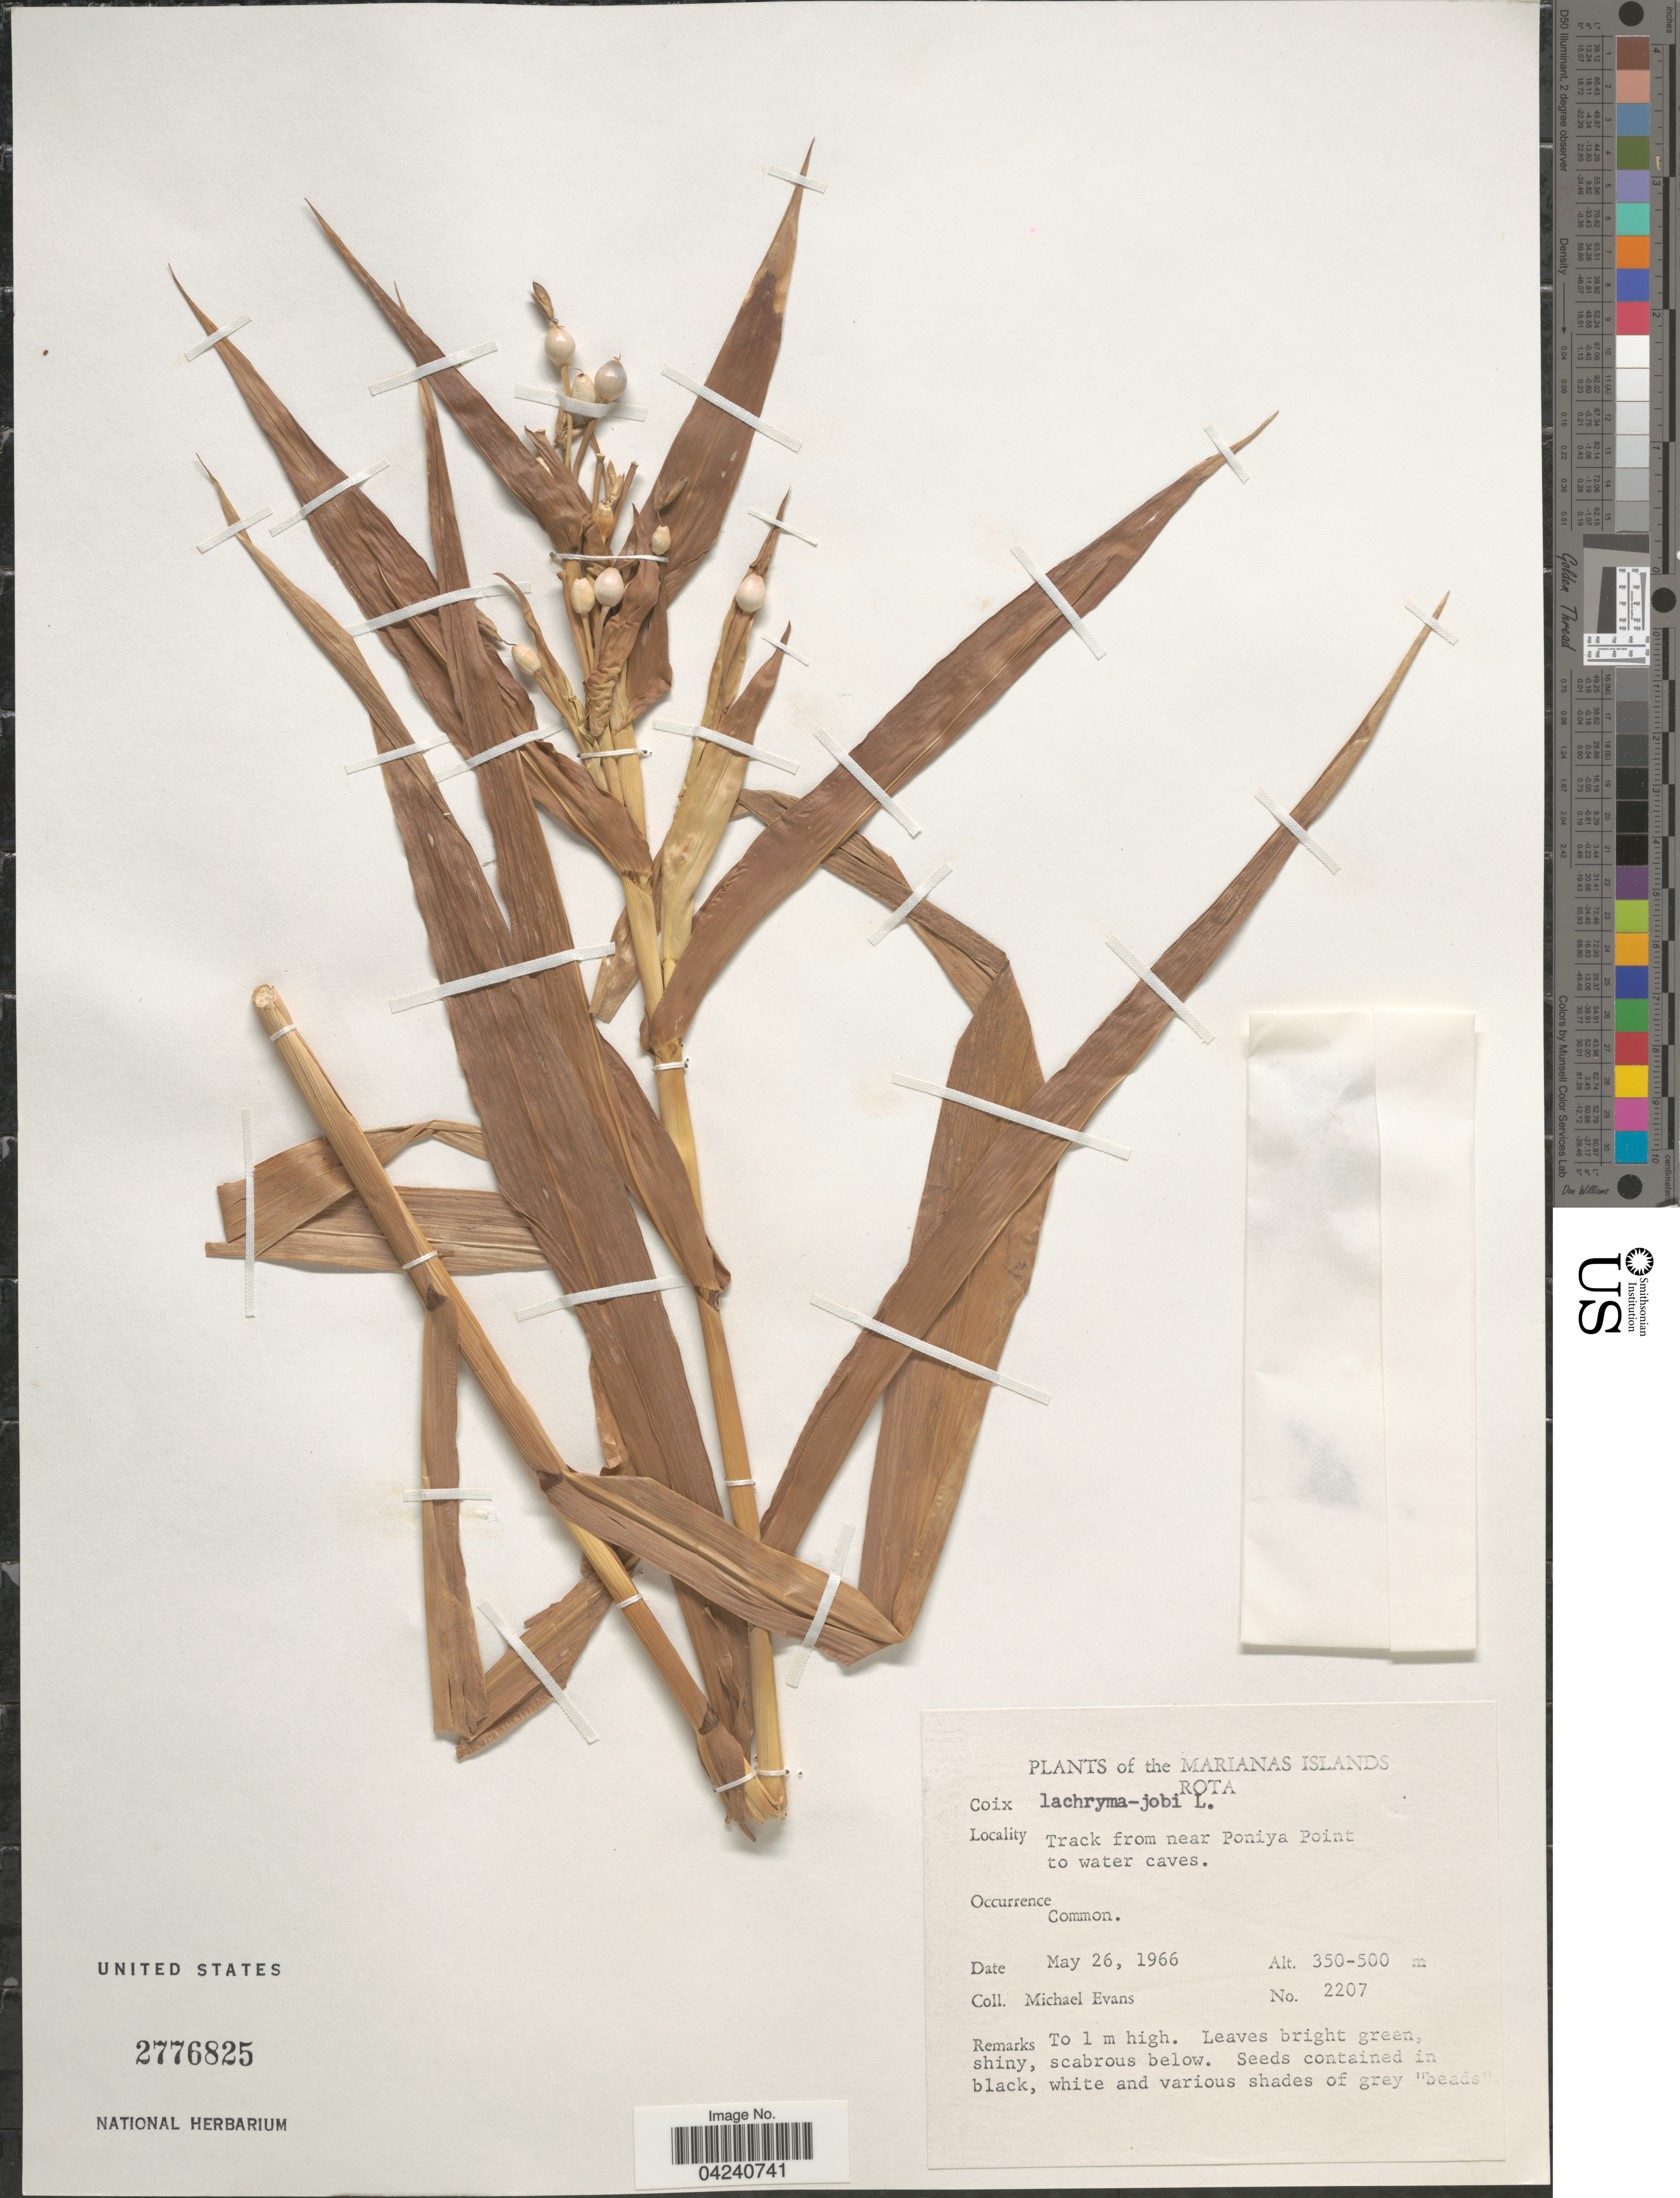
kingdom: Plantae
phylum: Tracheophyta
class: Liliopsida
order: Poales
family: Poaceae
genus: Coix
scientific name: Coix lacryma-jobi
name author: L.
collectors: M. Evans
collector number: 2207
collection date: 1966-05-26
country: Northern Mariana Islands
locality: The Marianas Islands. Rota. Track from near Poniya Point to water caves.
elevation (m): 350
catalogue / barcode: US 2776825